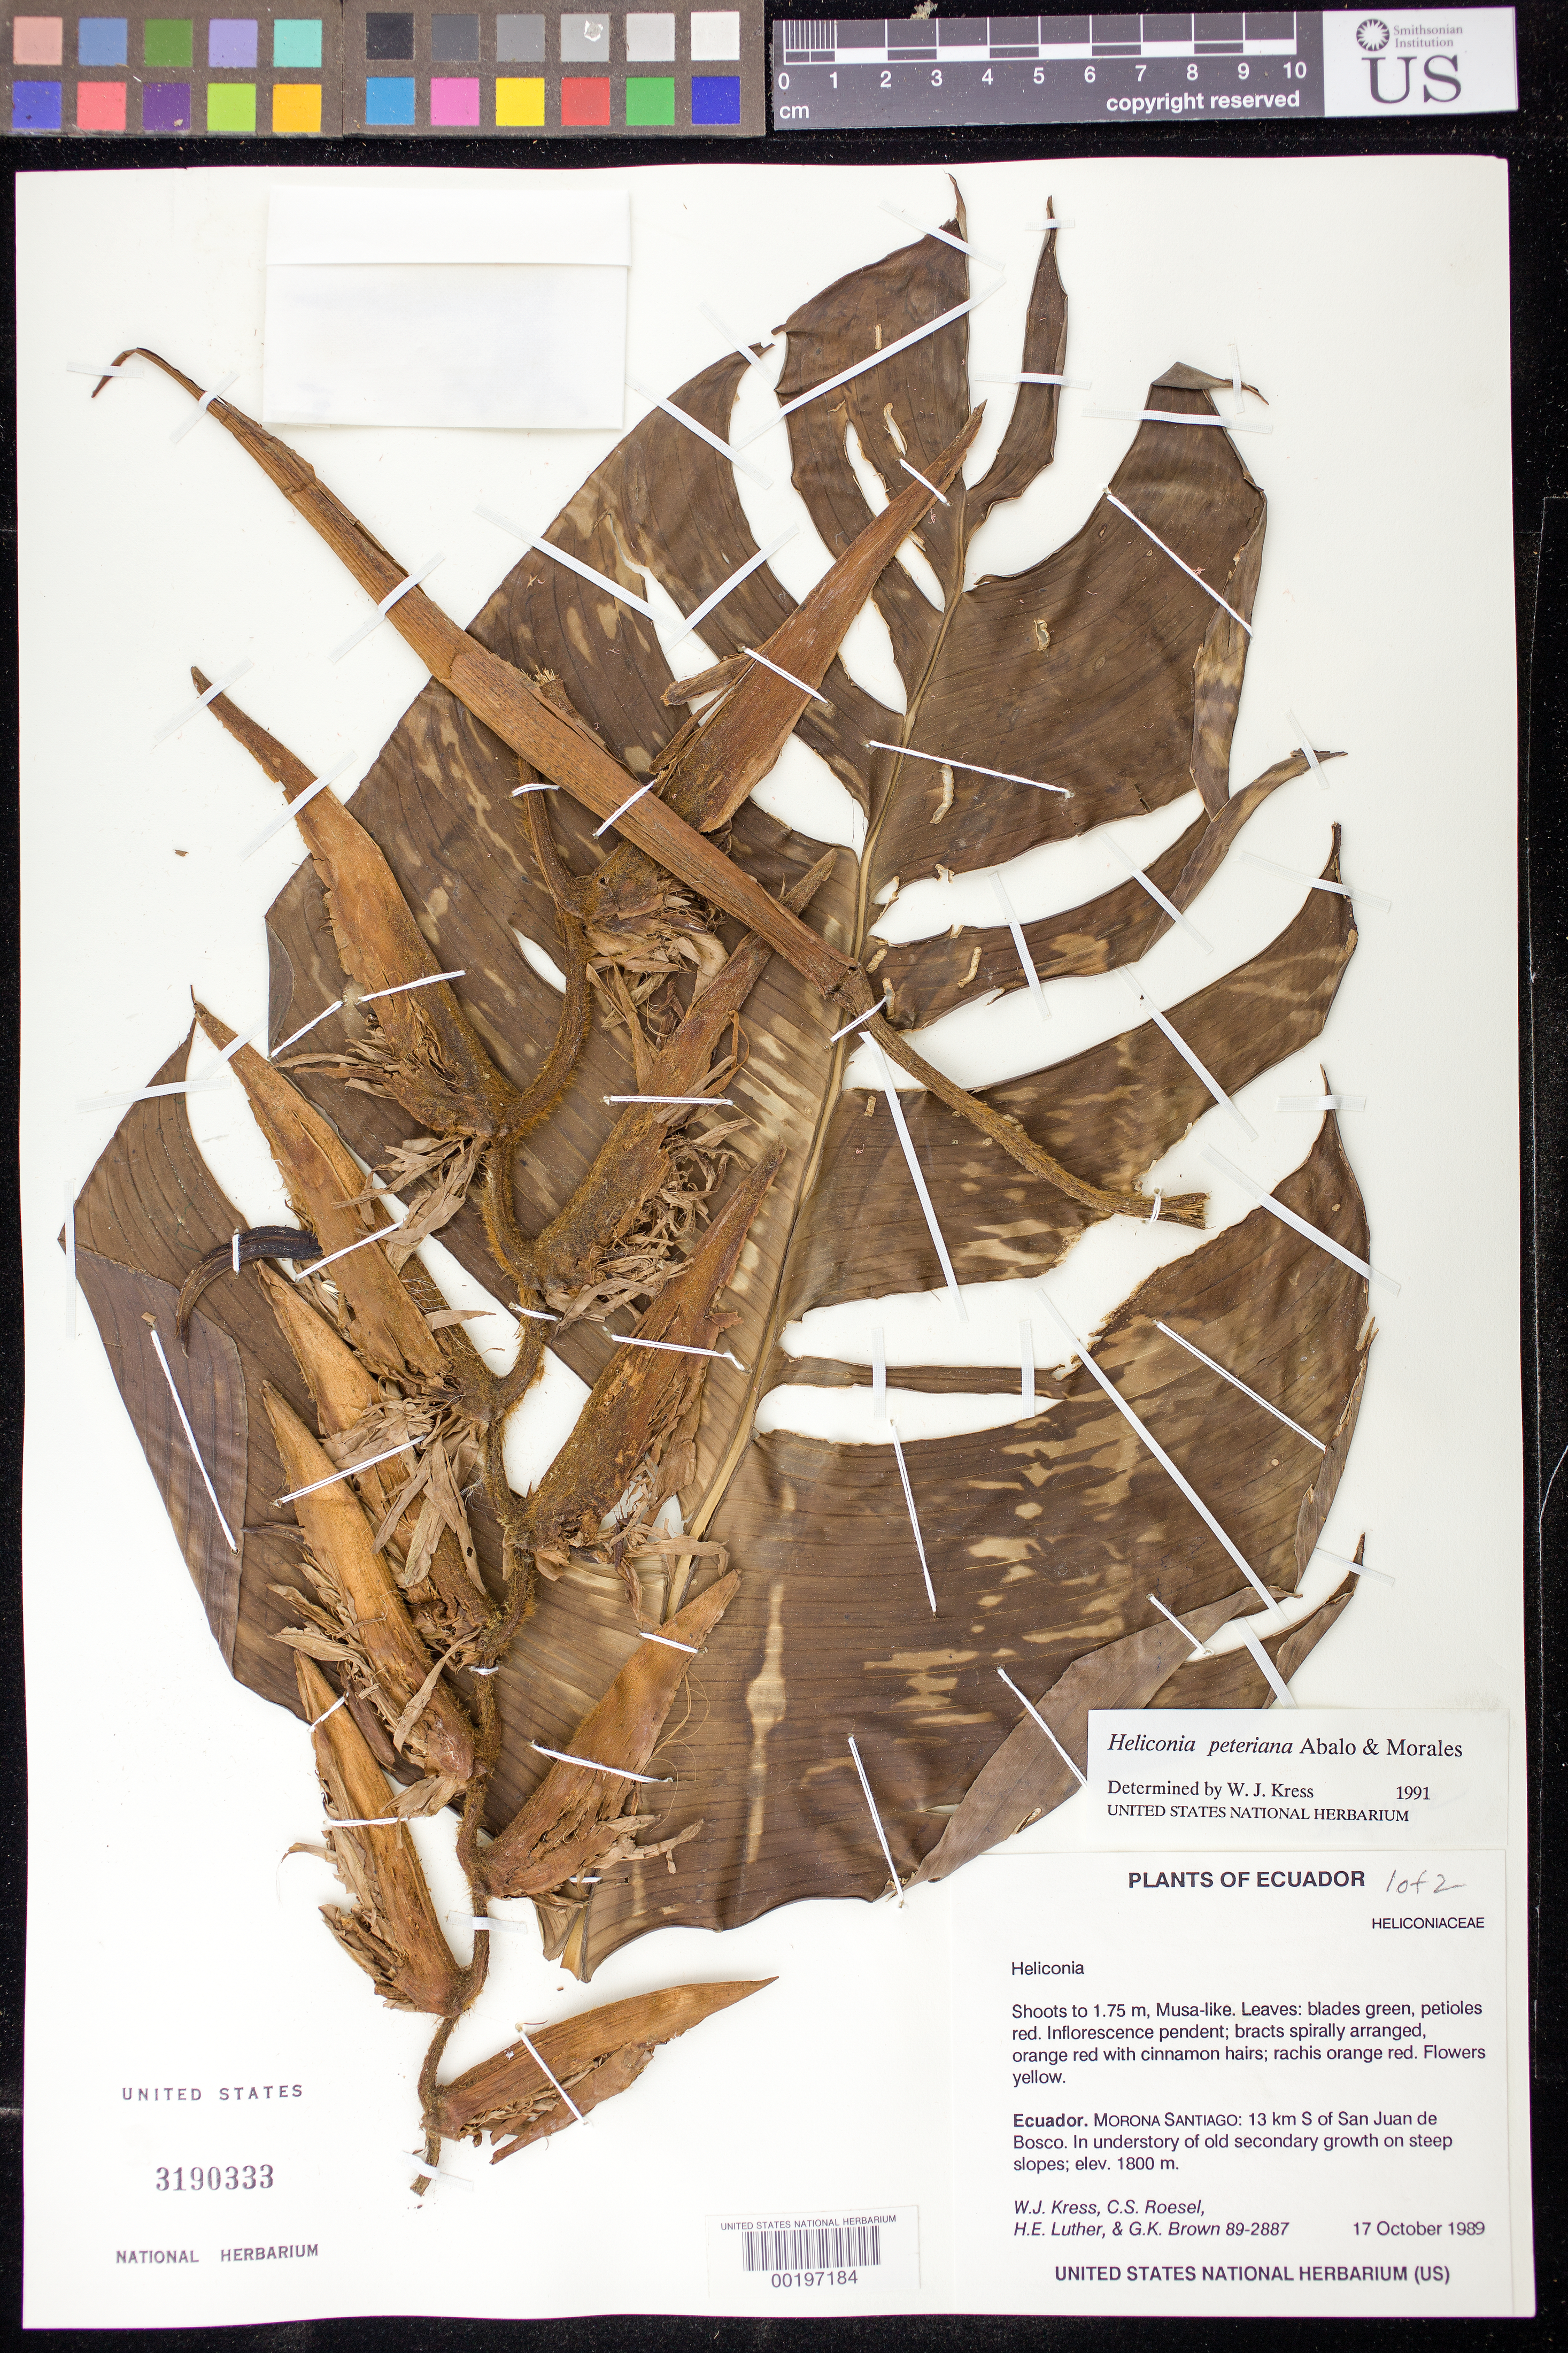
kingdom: Plantae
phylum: Tracheophyta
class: Liliopsida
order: Zingiberales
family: Heliconiaceae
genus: Heliconia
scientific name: Heliconia peteriana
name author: Abalo & G. Morales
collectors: W. J. Kress, C. S. Roesel, Harry E. Luther & G. K. Brown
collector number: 89-2887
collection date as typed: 17 Oct 1989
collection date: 1989-10-17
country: Ecuador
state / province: Morona-Santiago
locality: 13 km S of San Juan de bosco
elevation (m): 1800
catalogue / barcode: US 3190333